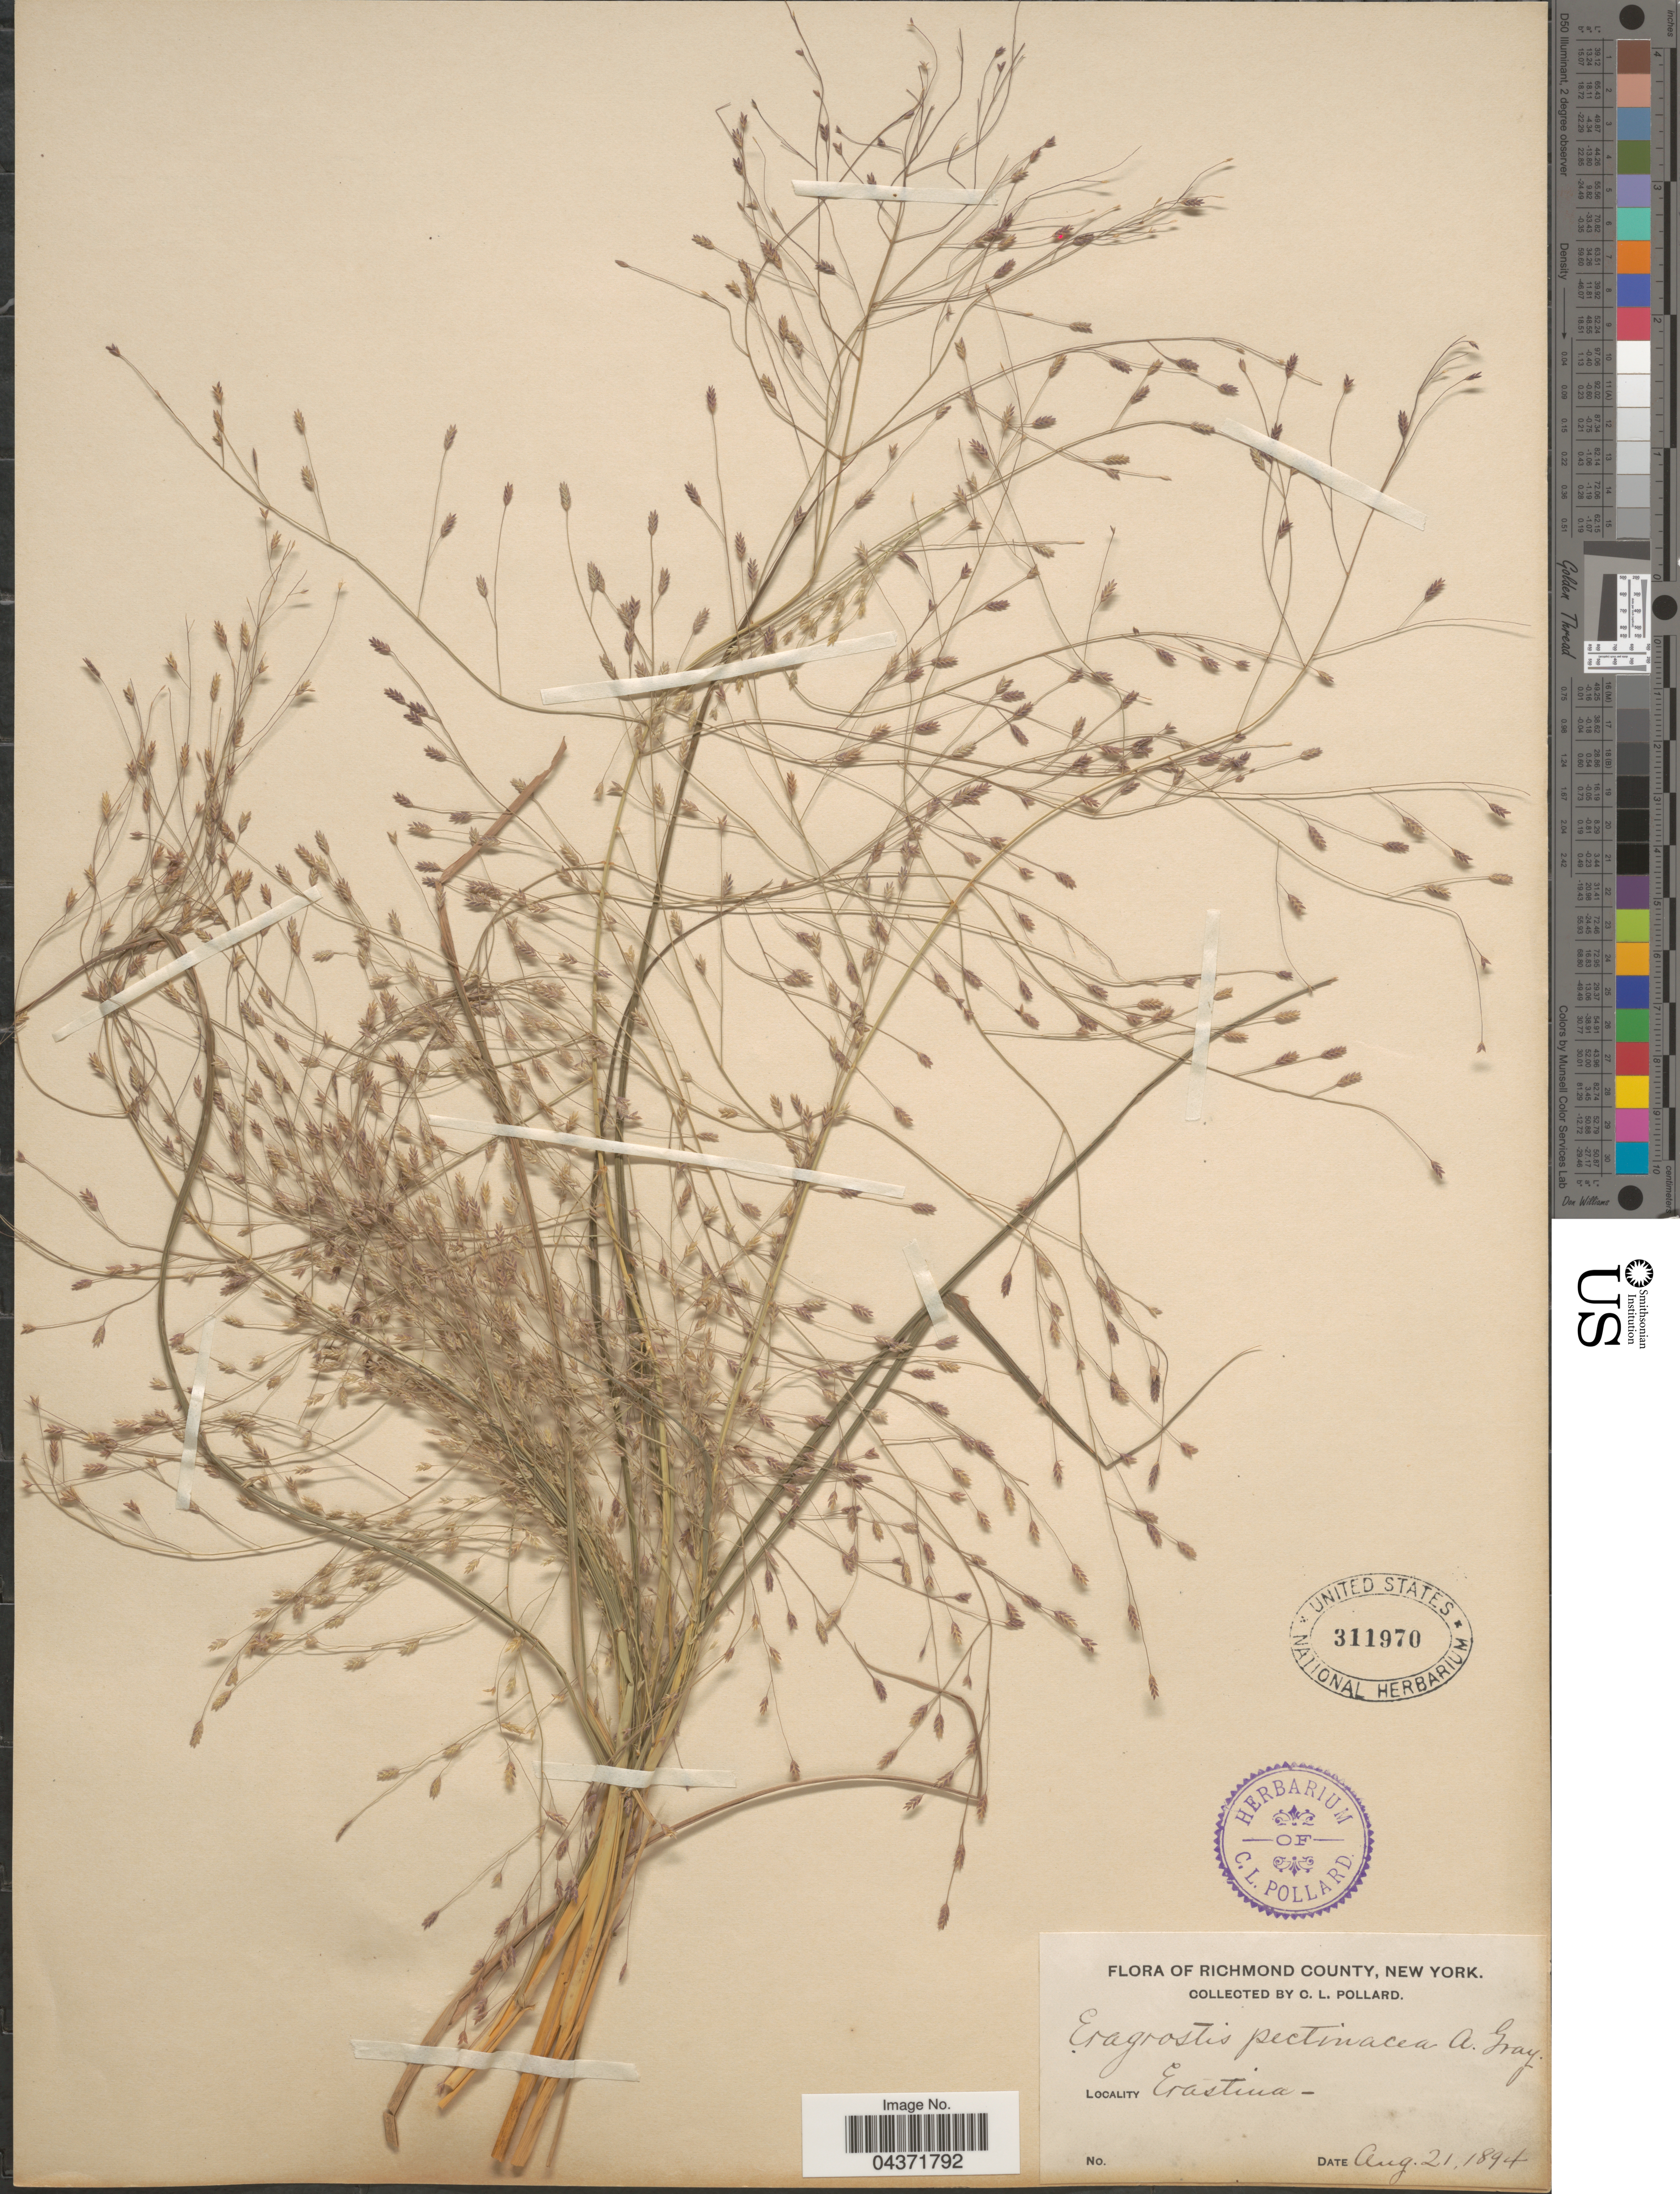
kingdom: Plantae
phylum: Tracheophyta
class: Liliopsida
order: Poales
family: Poaceae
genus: Eragrostis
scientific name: Eragrostis spectabilis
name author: (Pursh) Steud.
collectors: C. L. Pollard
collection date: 1894-08-21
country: United States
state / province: New York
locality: Richmond County. Erastina.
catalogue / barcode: US 311970